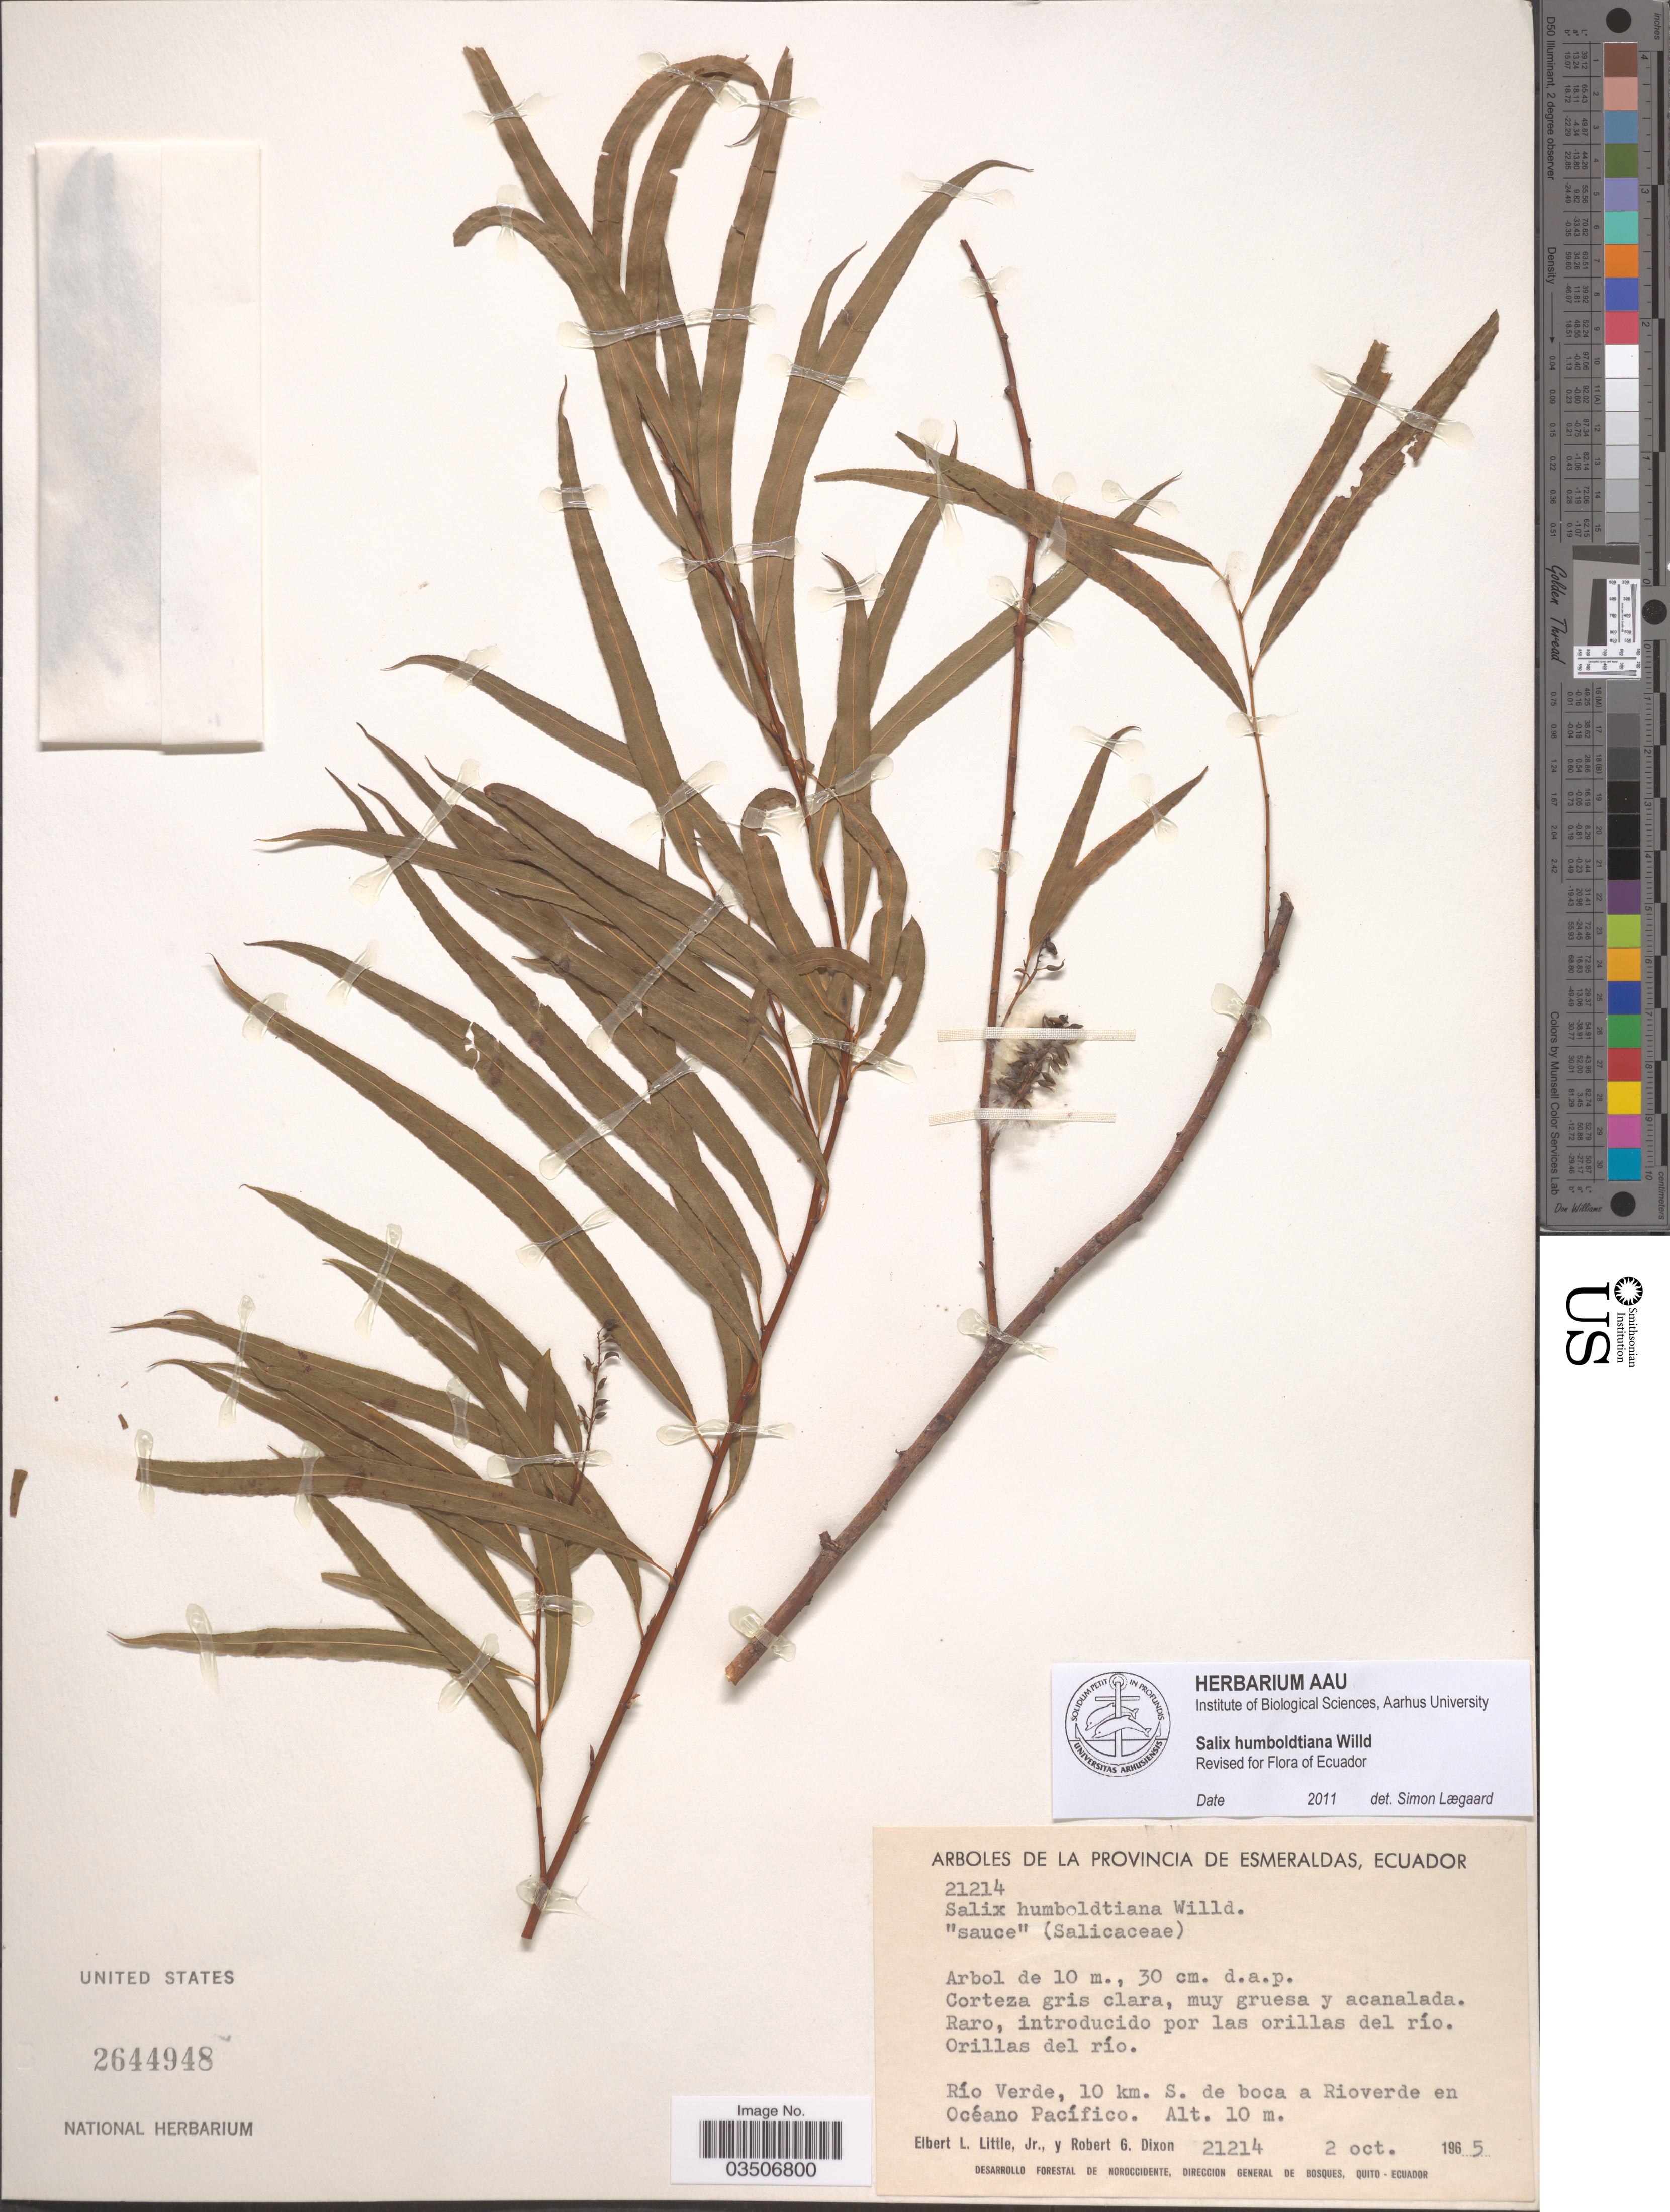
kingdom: Plantae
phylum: Tracheophyta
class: Magnoliopsida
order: Malpighiales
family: Salicaceae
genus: Salix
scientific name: Salix humboldtiana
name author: Willd.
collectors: E. L. Little & R. G. Dixon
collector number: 21214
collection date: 1965-10-02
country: Ecuador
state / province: Esmeraldas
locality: Provincia de Esmeraldas. Río Verde, 10 km. S. de boca a Rioverde en Océano Pacífico.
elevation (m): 10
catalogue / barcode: US 2644948